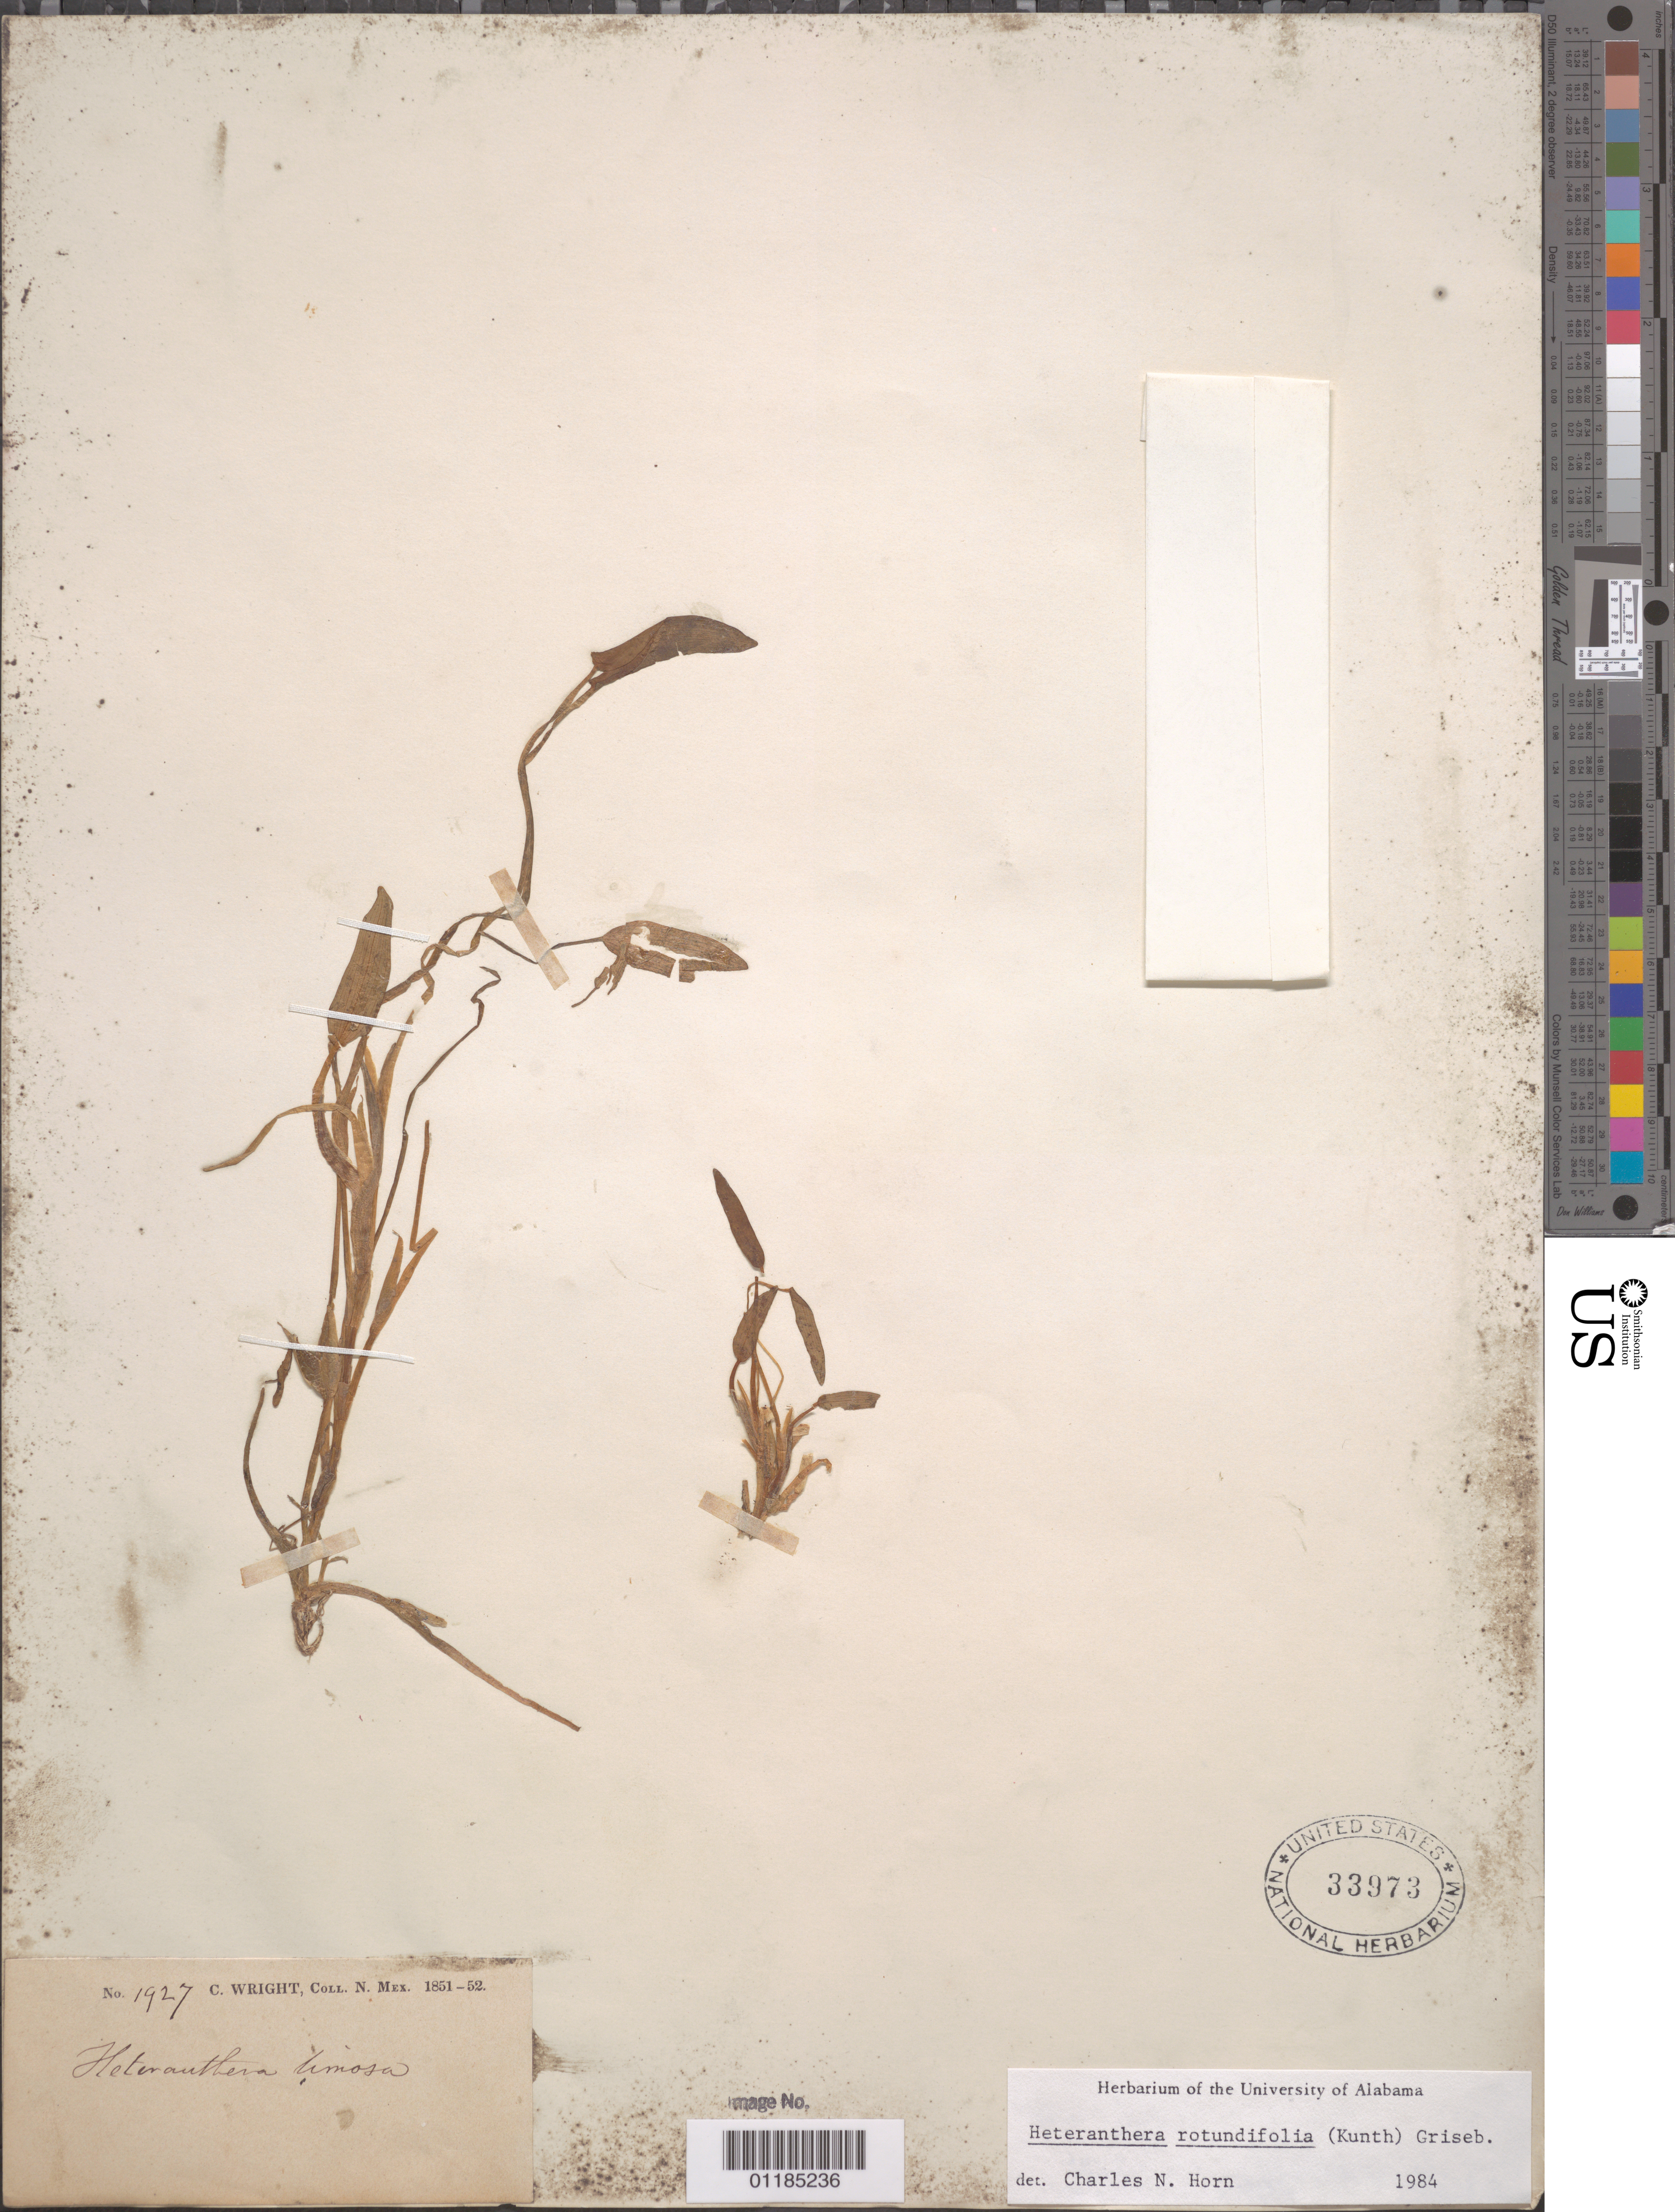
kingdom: Plantae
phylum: Tracheophyta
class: Liliopsida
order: Commelinales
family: Pontederiaceae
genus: Heteranthera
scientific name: Heteranthera rotundifolia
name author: (Kunth) Griseb.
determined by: Horn, Charles N.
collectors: C. Wright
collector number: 1927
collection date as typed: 1851 to -- --- 1852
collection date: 1851/1852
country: United States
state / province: New Mexico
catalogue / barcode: US 33973